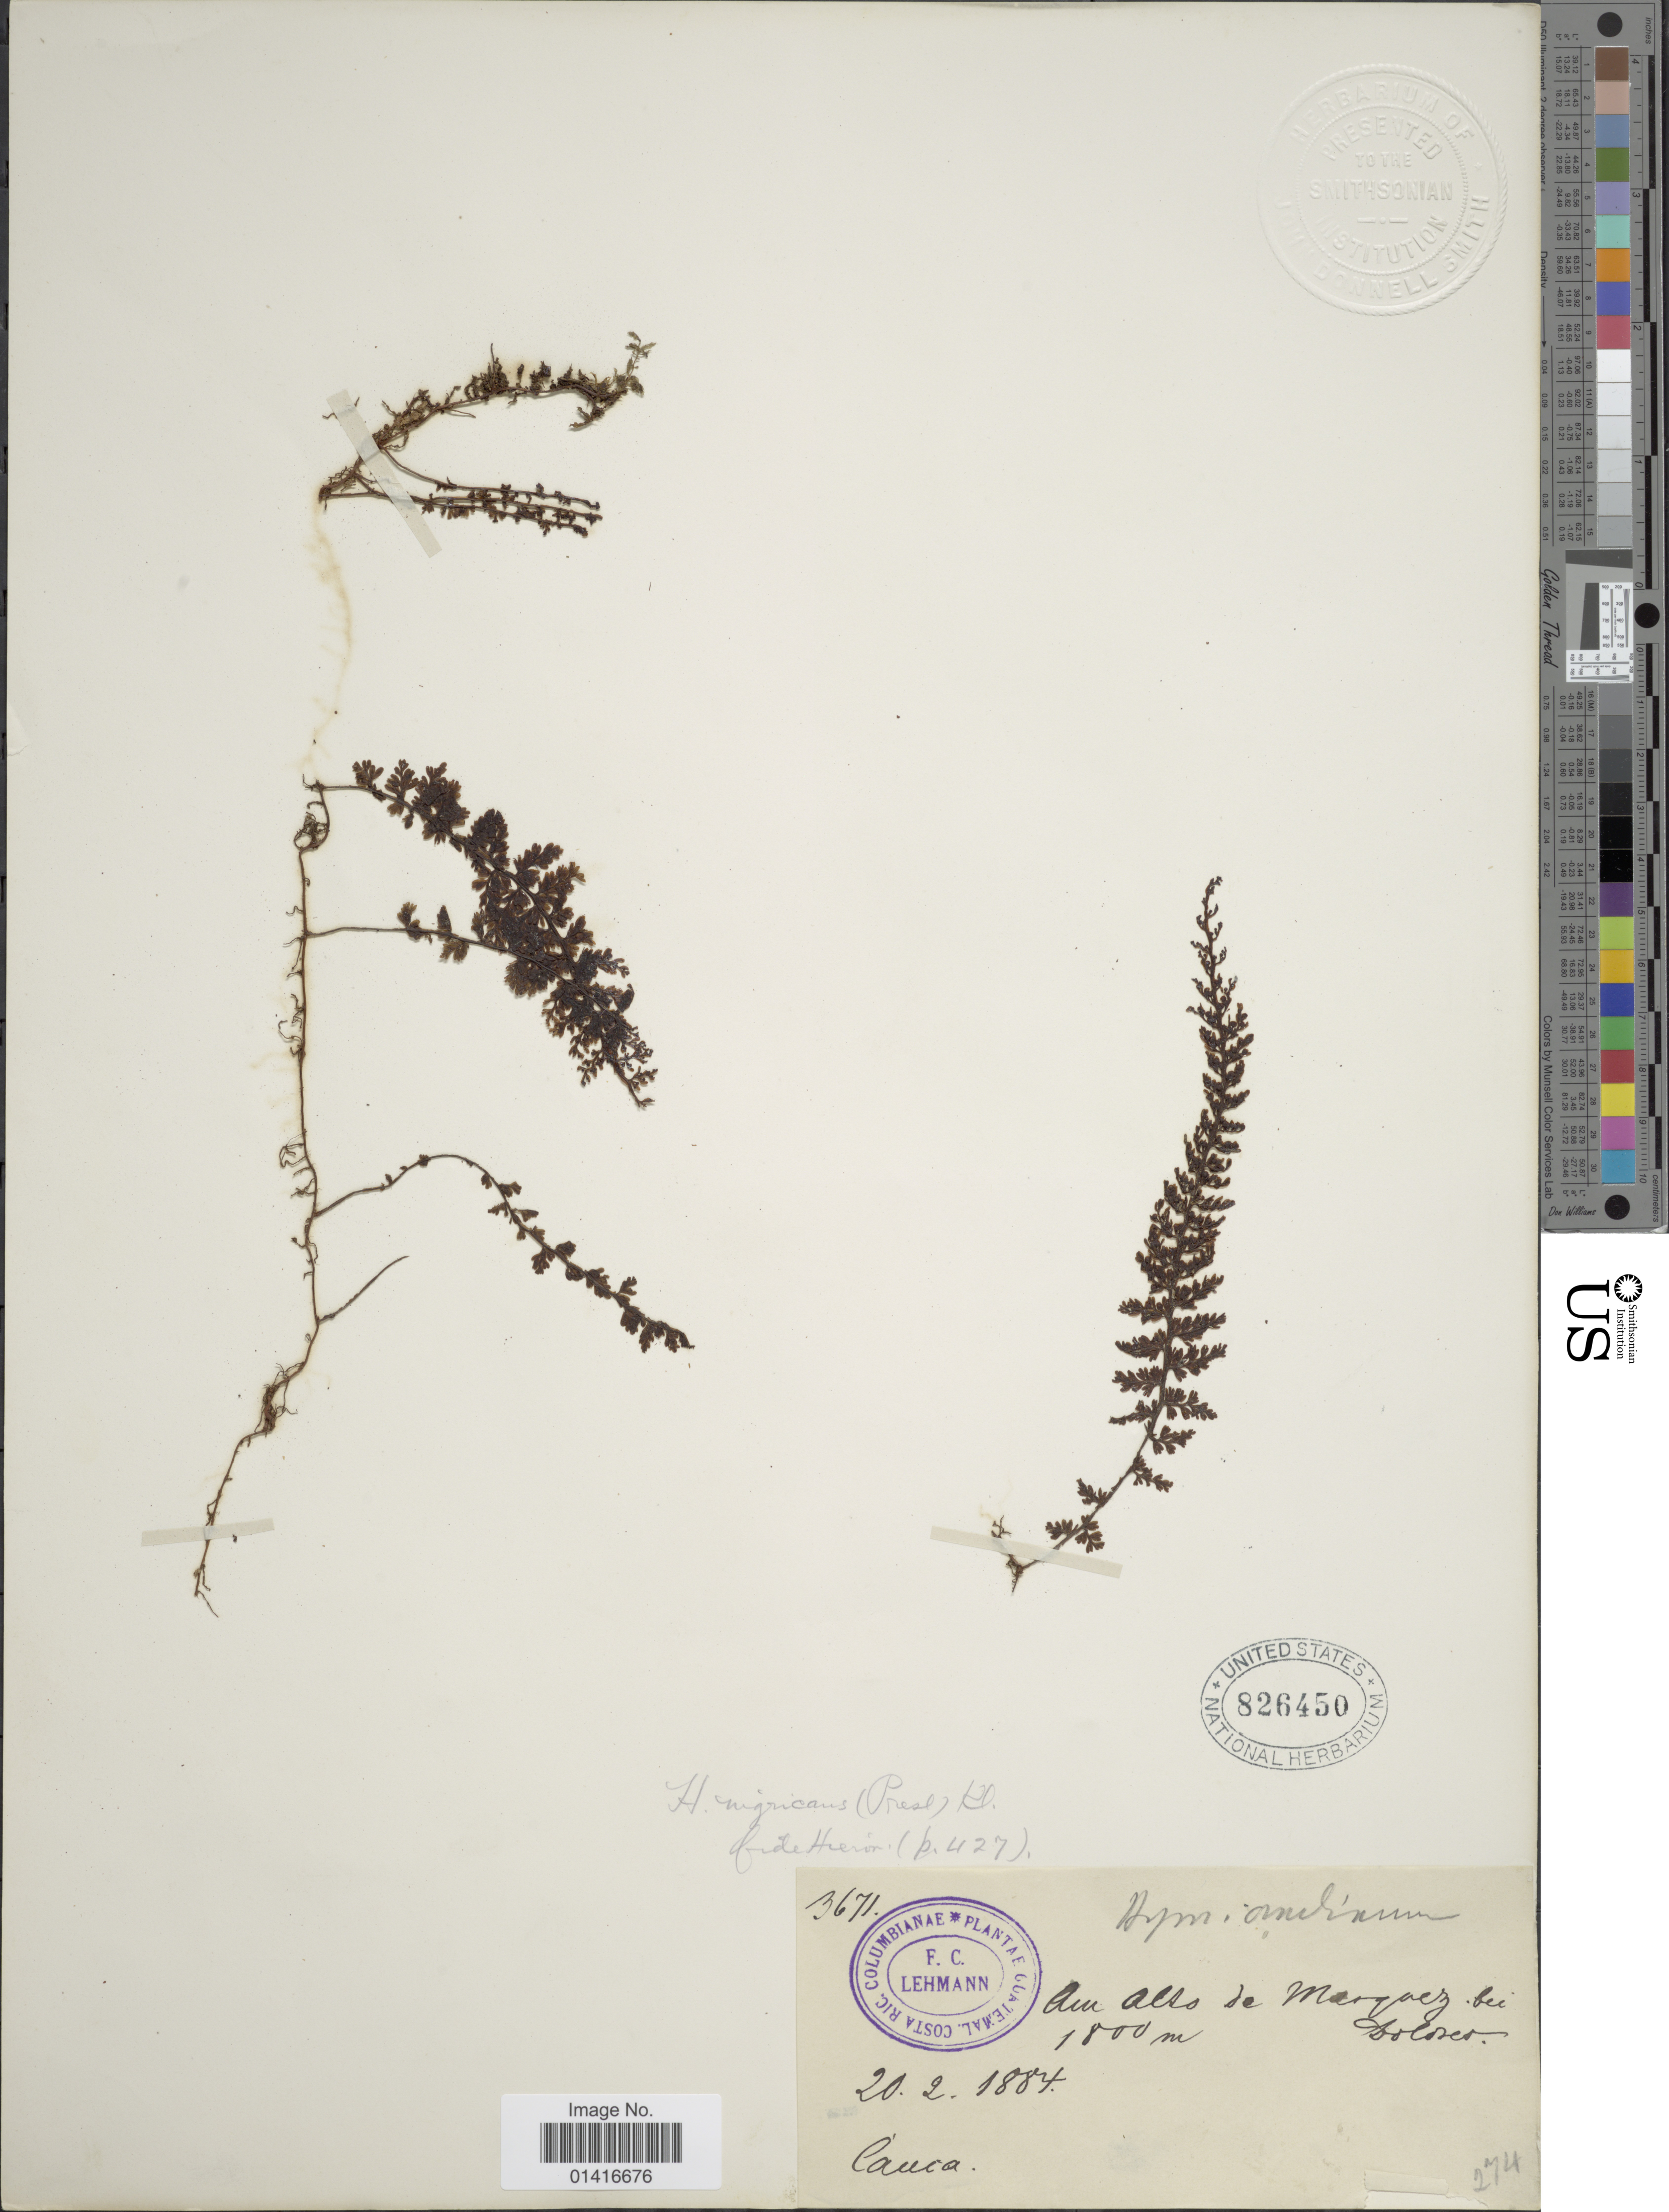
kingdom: Plantae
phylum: Tracheophyta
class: Polypodiopsida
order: Hymenophyllales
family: Hymenophyllaceae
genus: Hymenophyllum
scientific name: Hymenophyllum myriocarpum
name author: Hook.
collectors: ex herb. Lehmannianum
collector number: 3671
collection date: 1884-02-20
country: Colombia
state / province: Cauca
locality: Am. Alto de Marquez bei Dolores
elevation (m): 1800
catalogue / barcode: US 826450